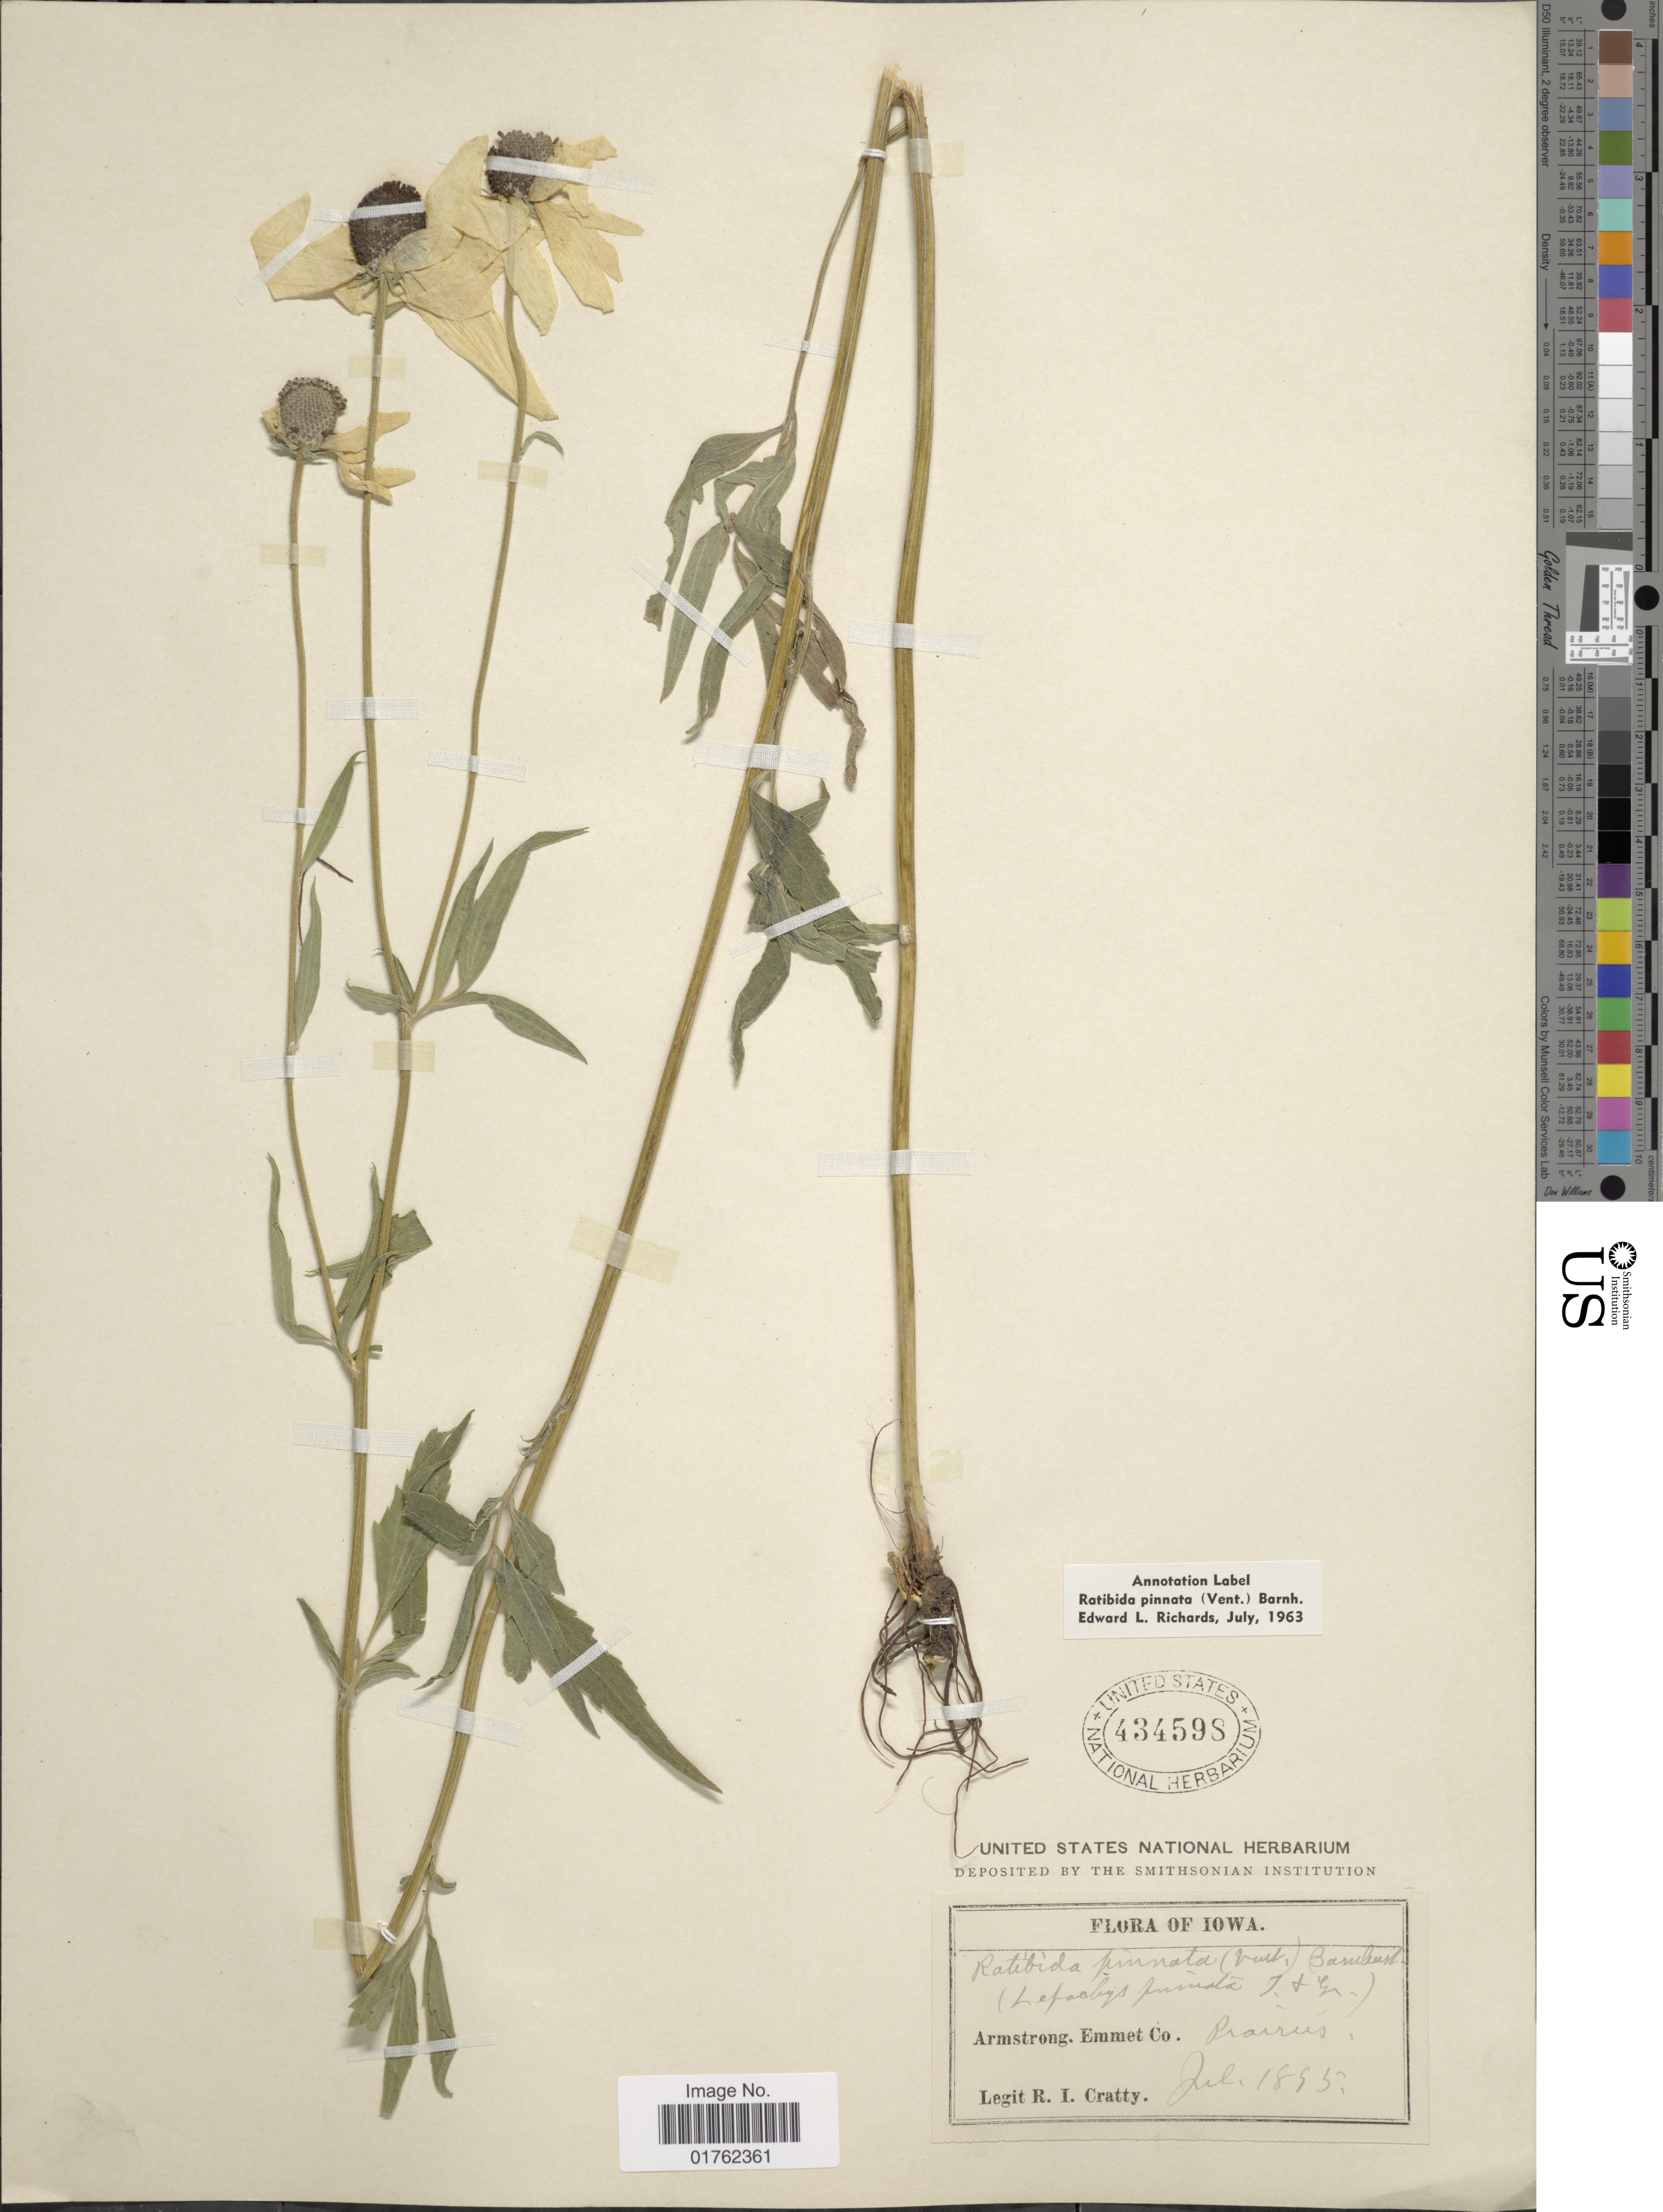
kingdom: Plantae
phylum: Tracheophyta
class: Magnoliopsida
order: Asterales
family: Asteraceae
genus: Ratibida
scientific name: Ratibida pinnata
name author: (Vent.) Barnhart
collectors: R. Cratty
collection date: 1895-07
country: United States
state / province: Iowa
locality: Armstrong, Emmet Co.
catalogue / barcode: US 434598